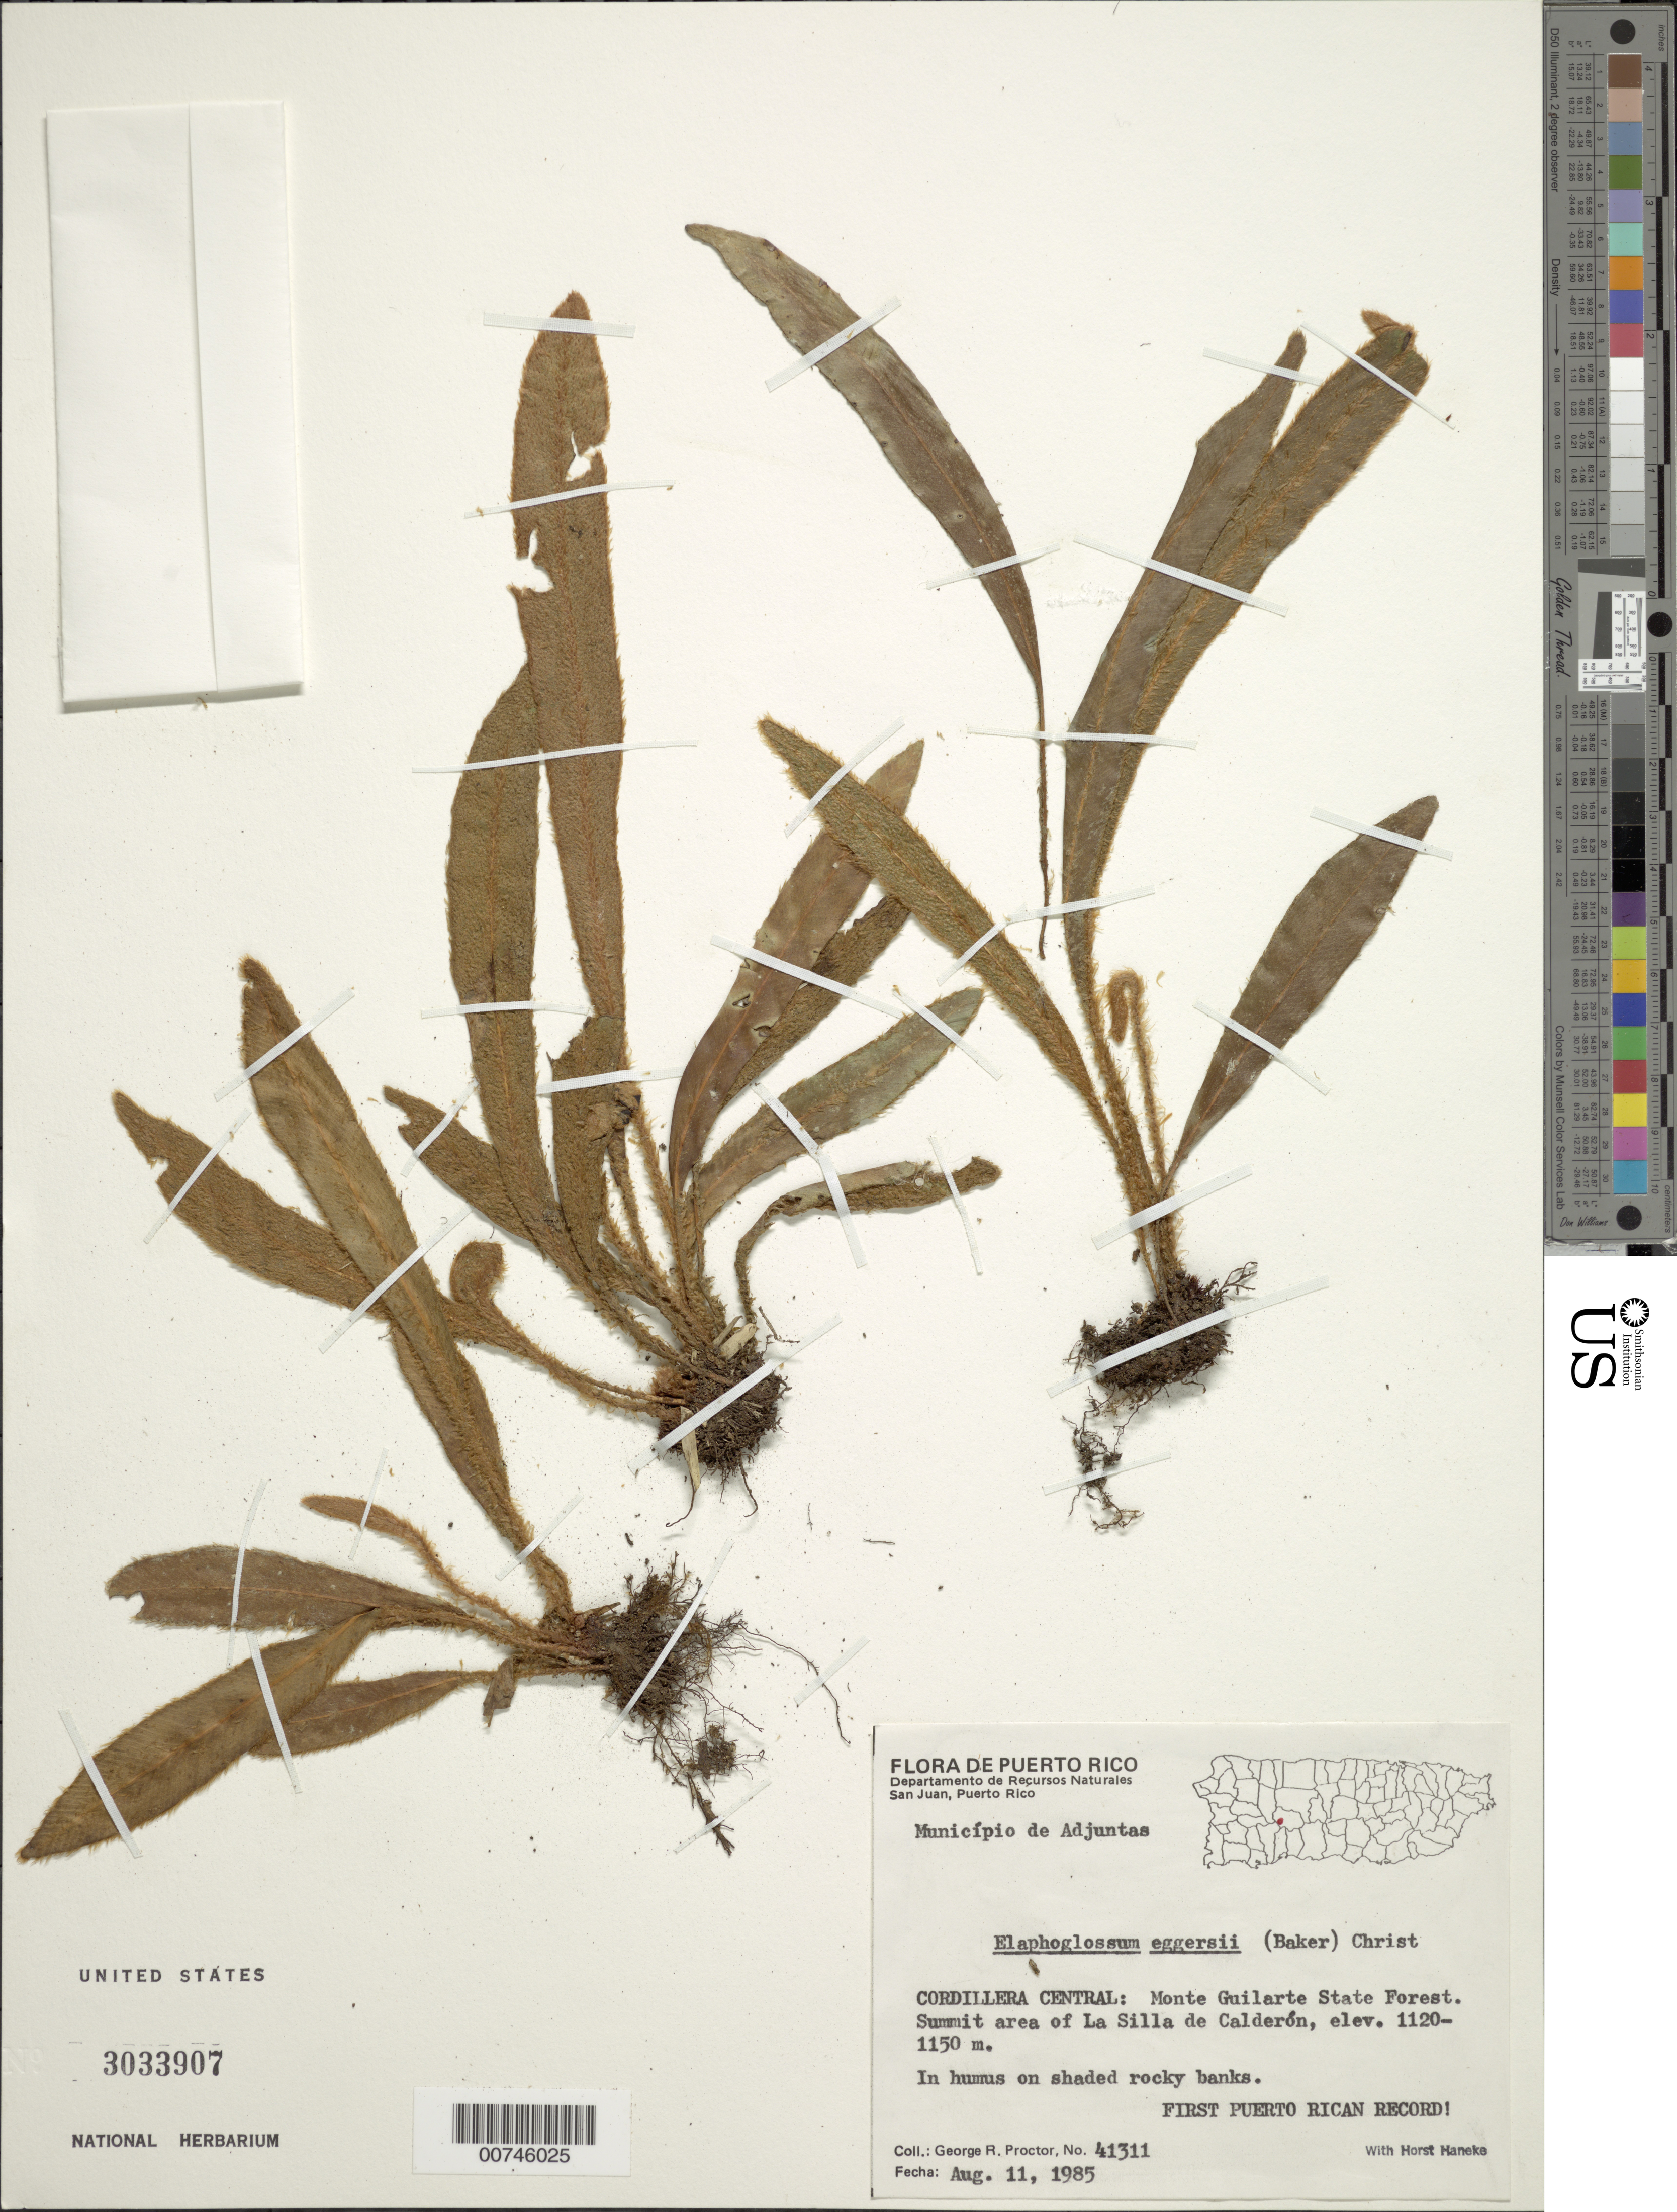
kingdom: Plantae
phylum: Tracheophyta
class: Polypodiopsida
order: Polypodiales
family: Dryopteridaceae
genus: Elaphoglossum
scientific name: Elaphoglossum eggersii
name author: (Baker) Christ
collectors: G. R. Proctor & H. Haneke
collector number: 41311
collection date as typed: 11 Aug 1985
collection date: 1985-08-11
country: Puerto Rico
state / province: Adjuntas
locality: Cordillera Central: Monte Guilarte State Forest. Summit area of La Silla de Calderón, Municipio de Adjuntas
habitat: In humus on shaded rocky banks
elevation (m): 1120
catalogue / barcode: US 3033907